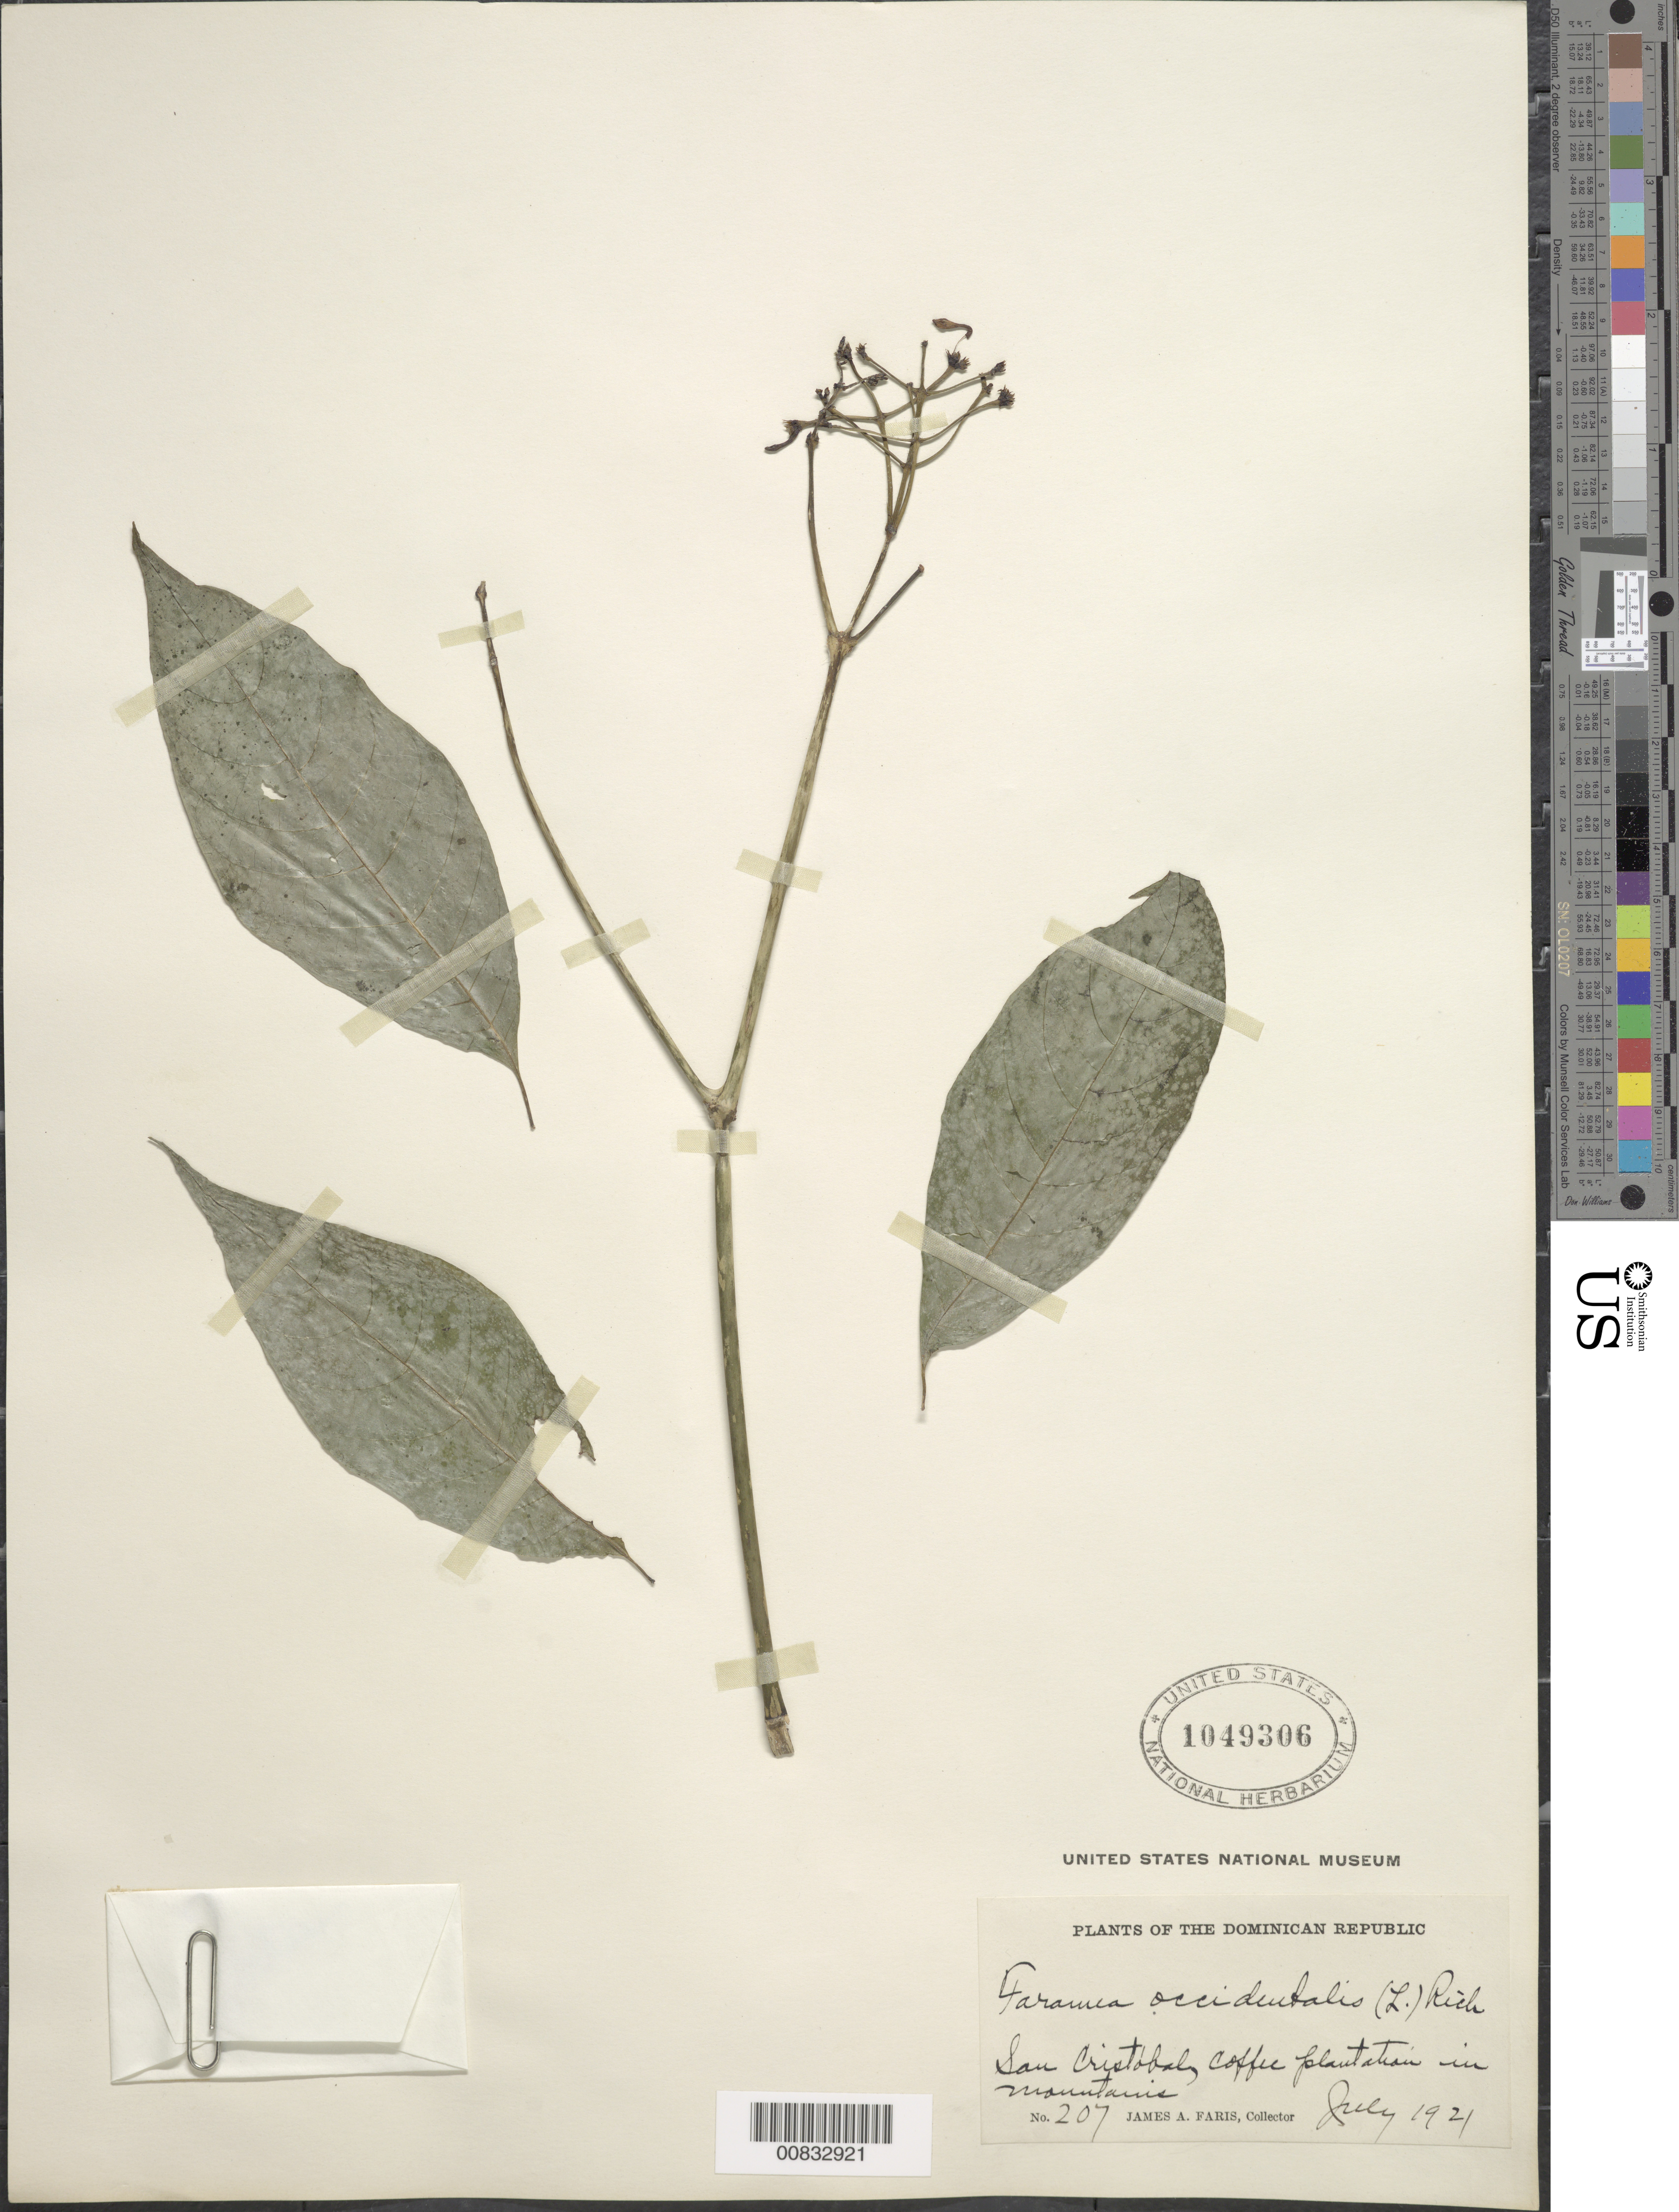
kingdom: Plantae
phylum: Tracheophyta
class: Magnoliopsida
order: Gentianales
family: Rubiaceae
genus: Faramea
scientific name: Faramea occidentalis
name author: (L.) A. Rich.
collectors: J. Faris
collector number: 207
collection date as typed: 19 Jul 1921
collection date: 1921-07-19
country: Dominican Republic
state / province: San Cristóbal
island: Hispaniola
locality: San Cristobal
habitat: Coffee plantation in mountains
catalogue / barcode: US 1049306